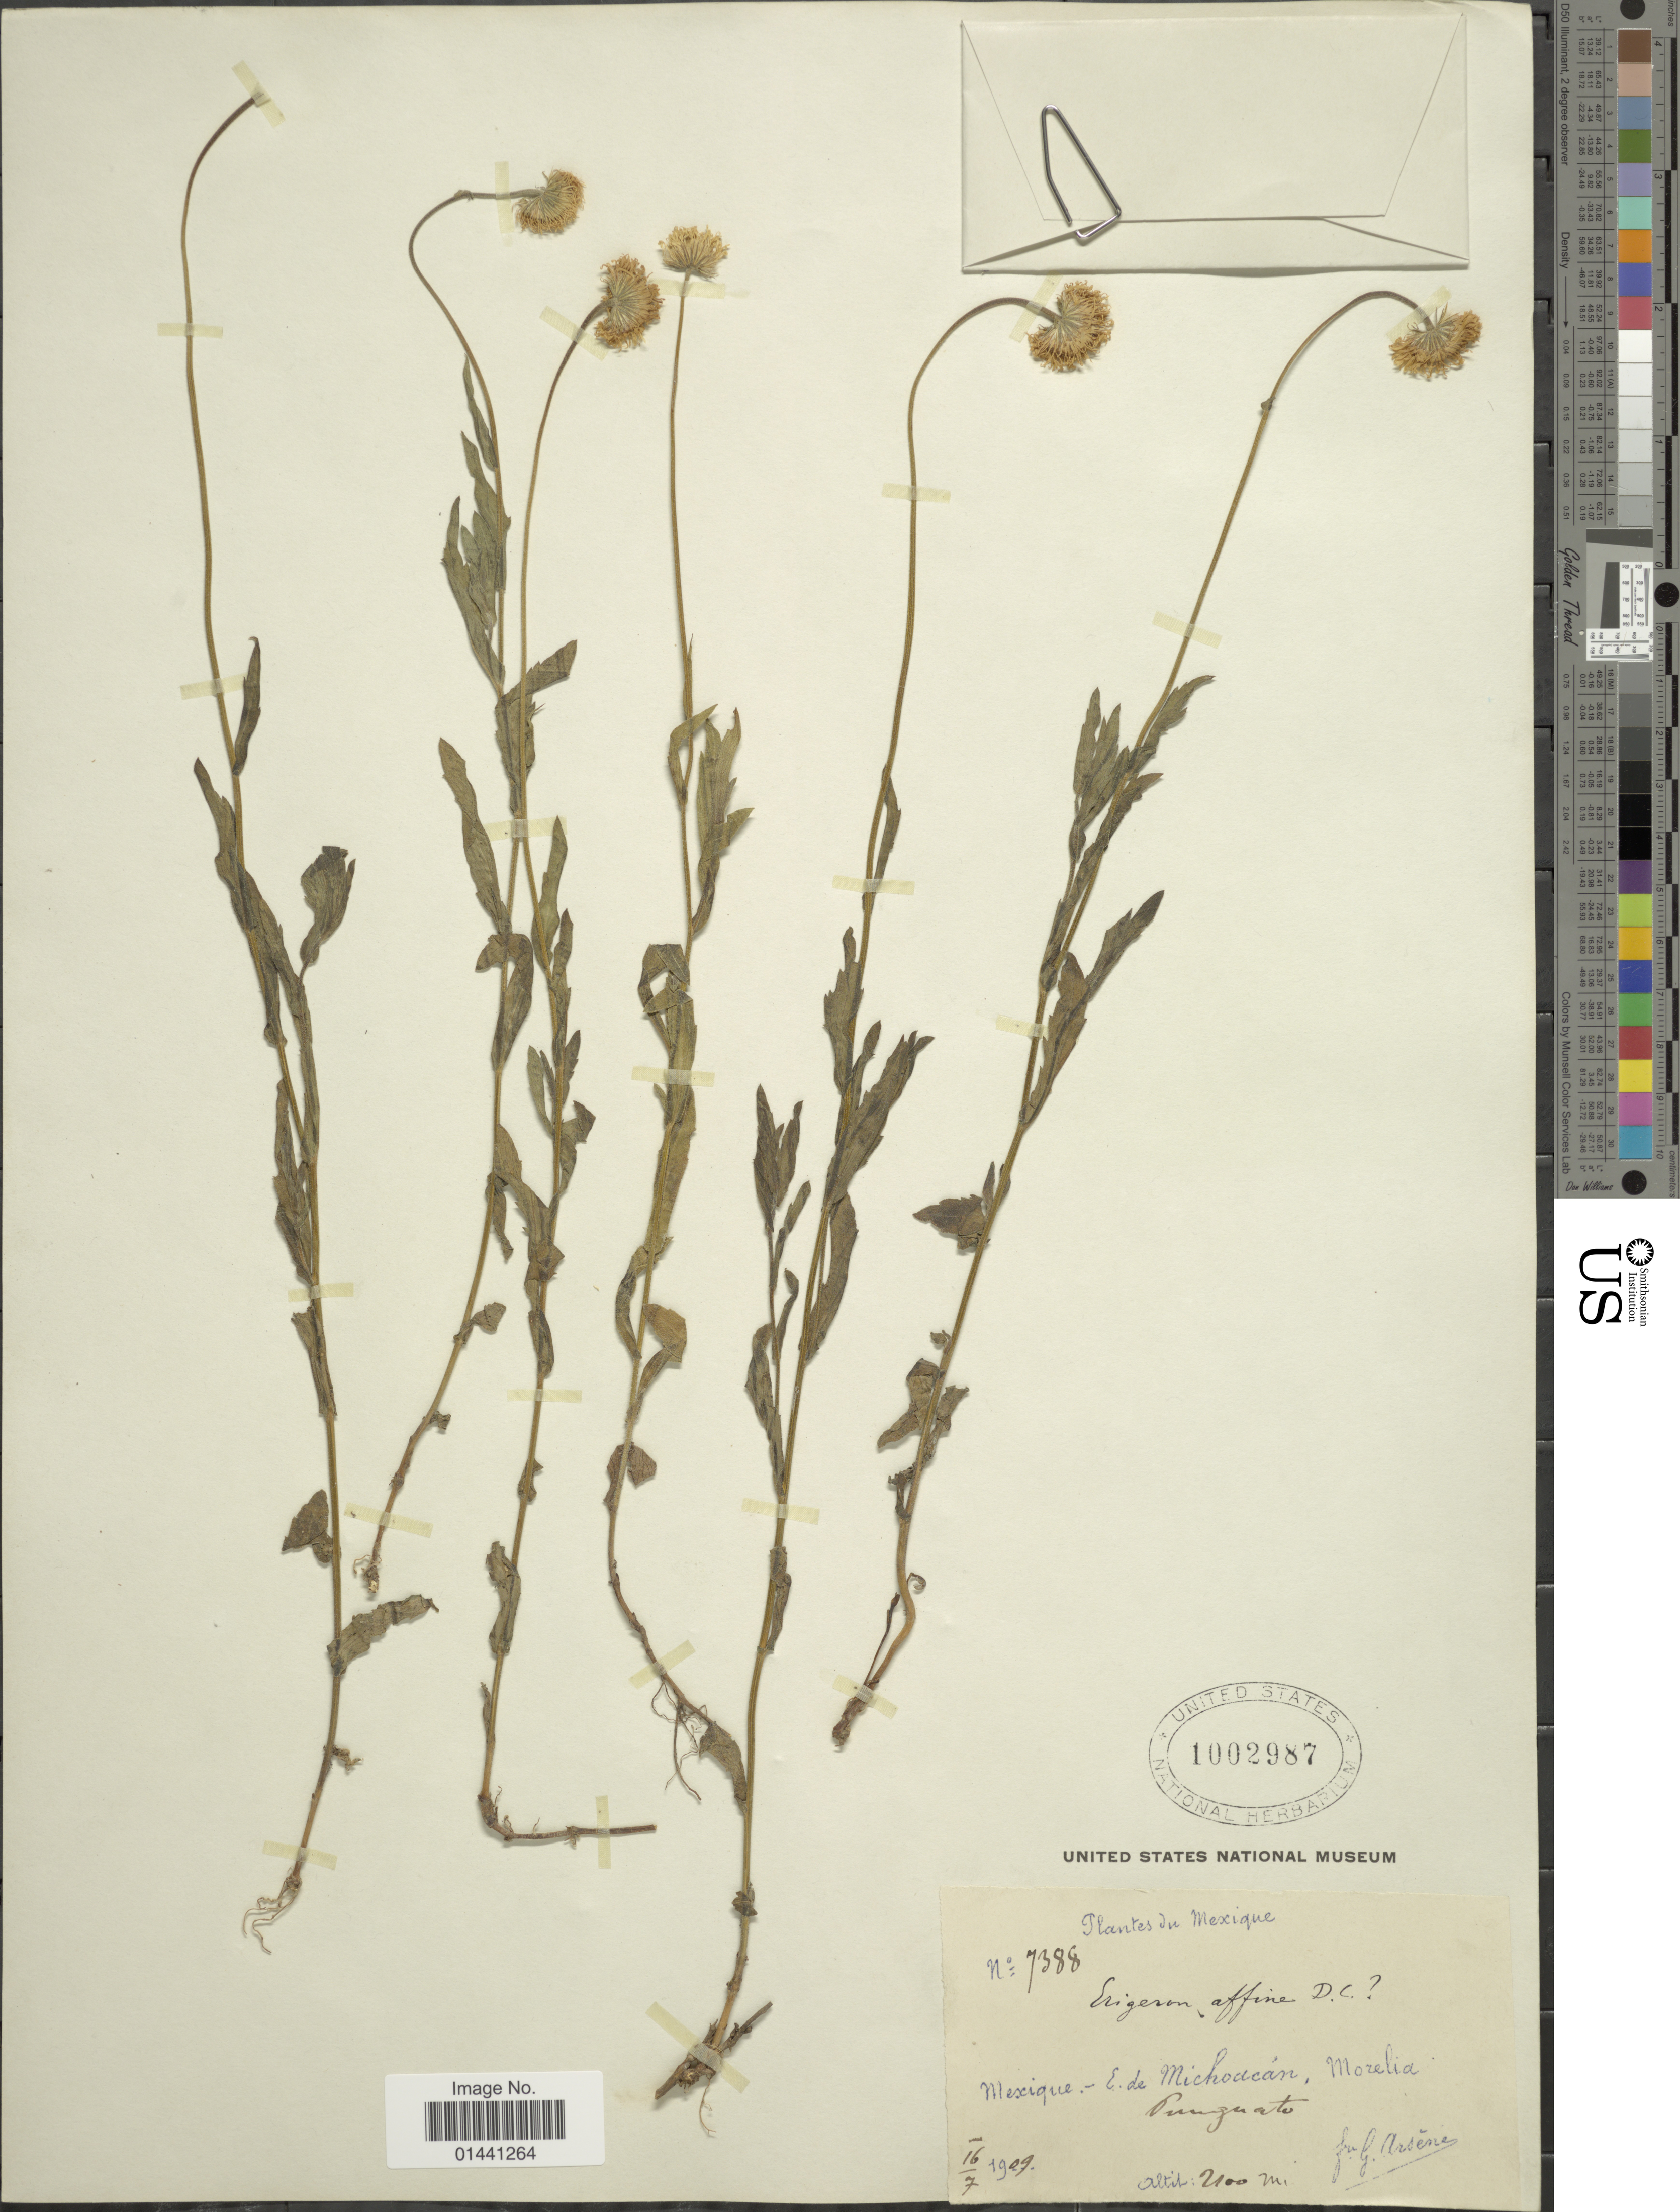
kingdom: Plantae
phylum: Tracheophyta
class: Magnoliopsida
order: Asterales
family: Asteraceae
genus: Erigeron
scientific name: Erigeron affinis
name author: V.M. Badillo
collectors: Bro. G. Arsène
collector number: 7388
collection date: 1927-07-16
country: Mexico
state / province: Michoacán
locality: E. de Michoacán, Morelia, Punhuato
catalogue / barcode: US 1002987